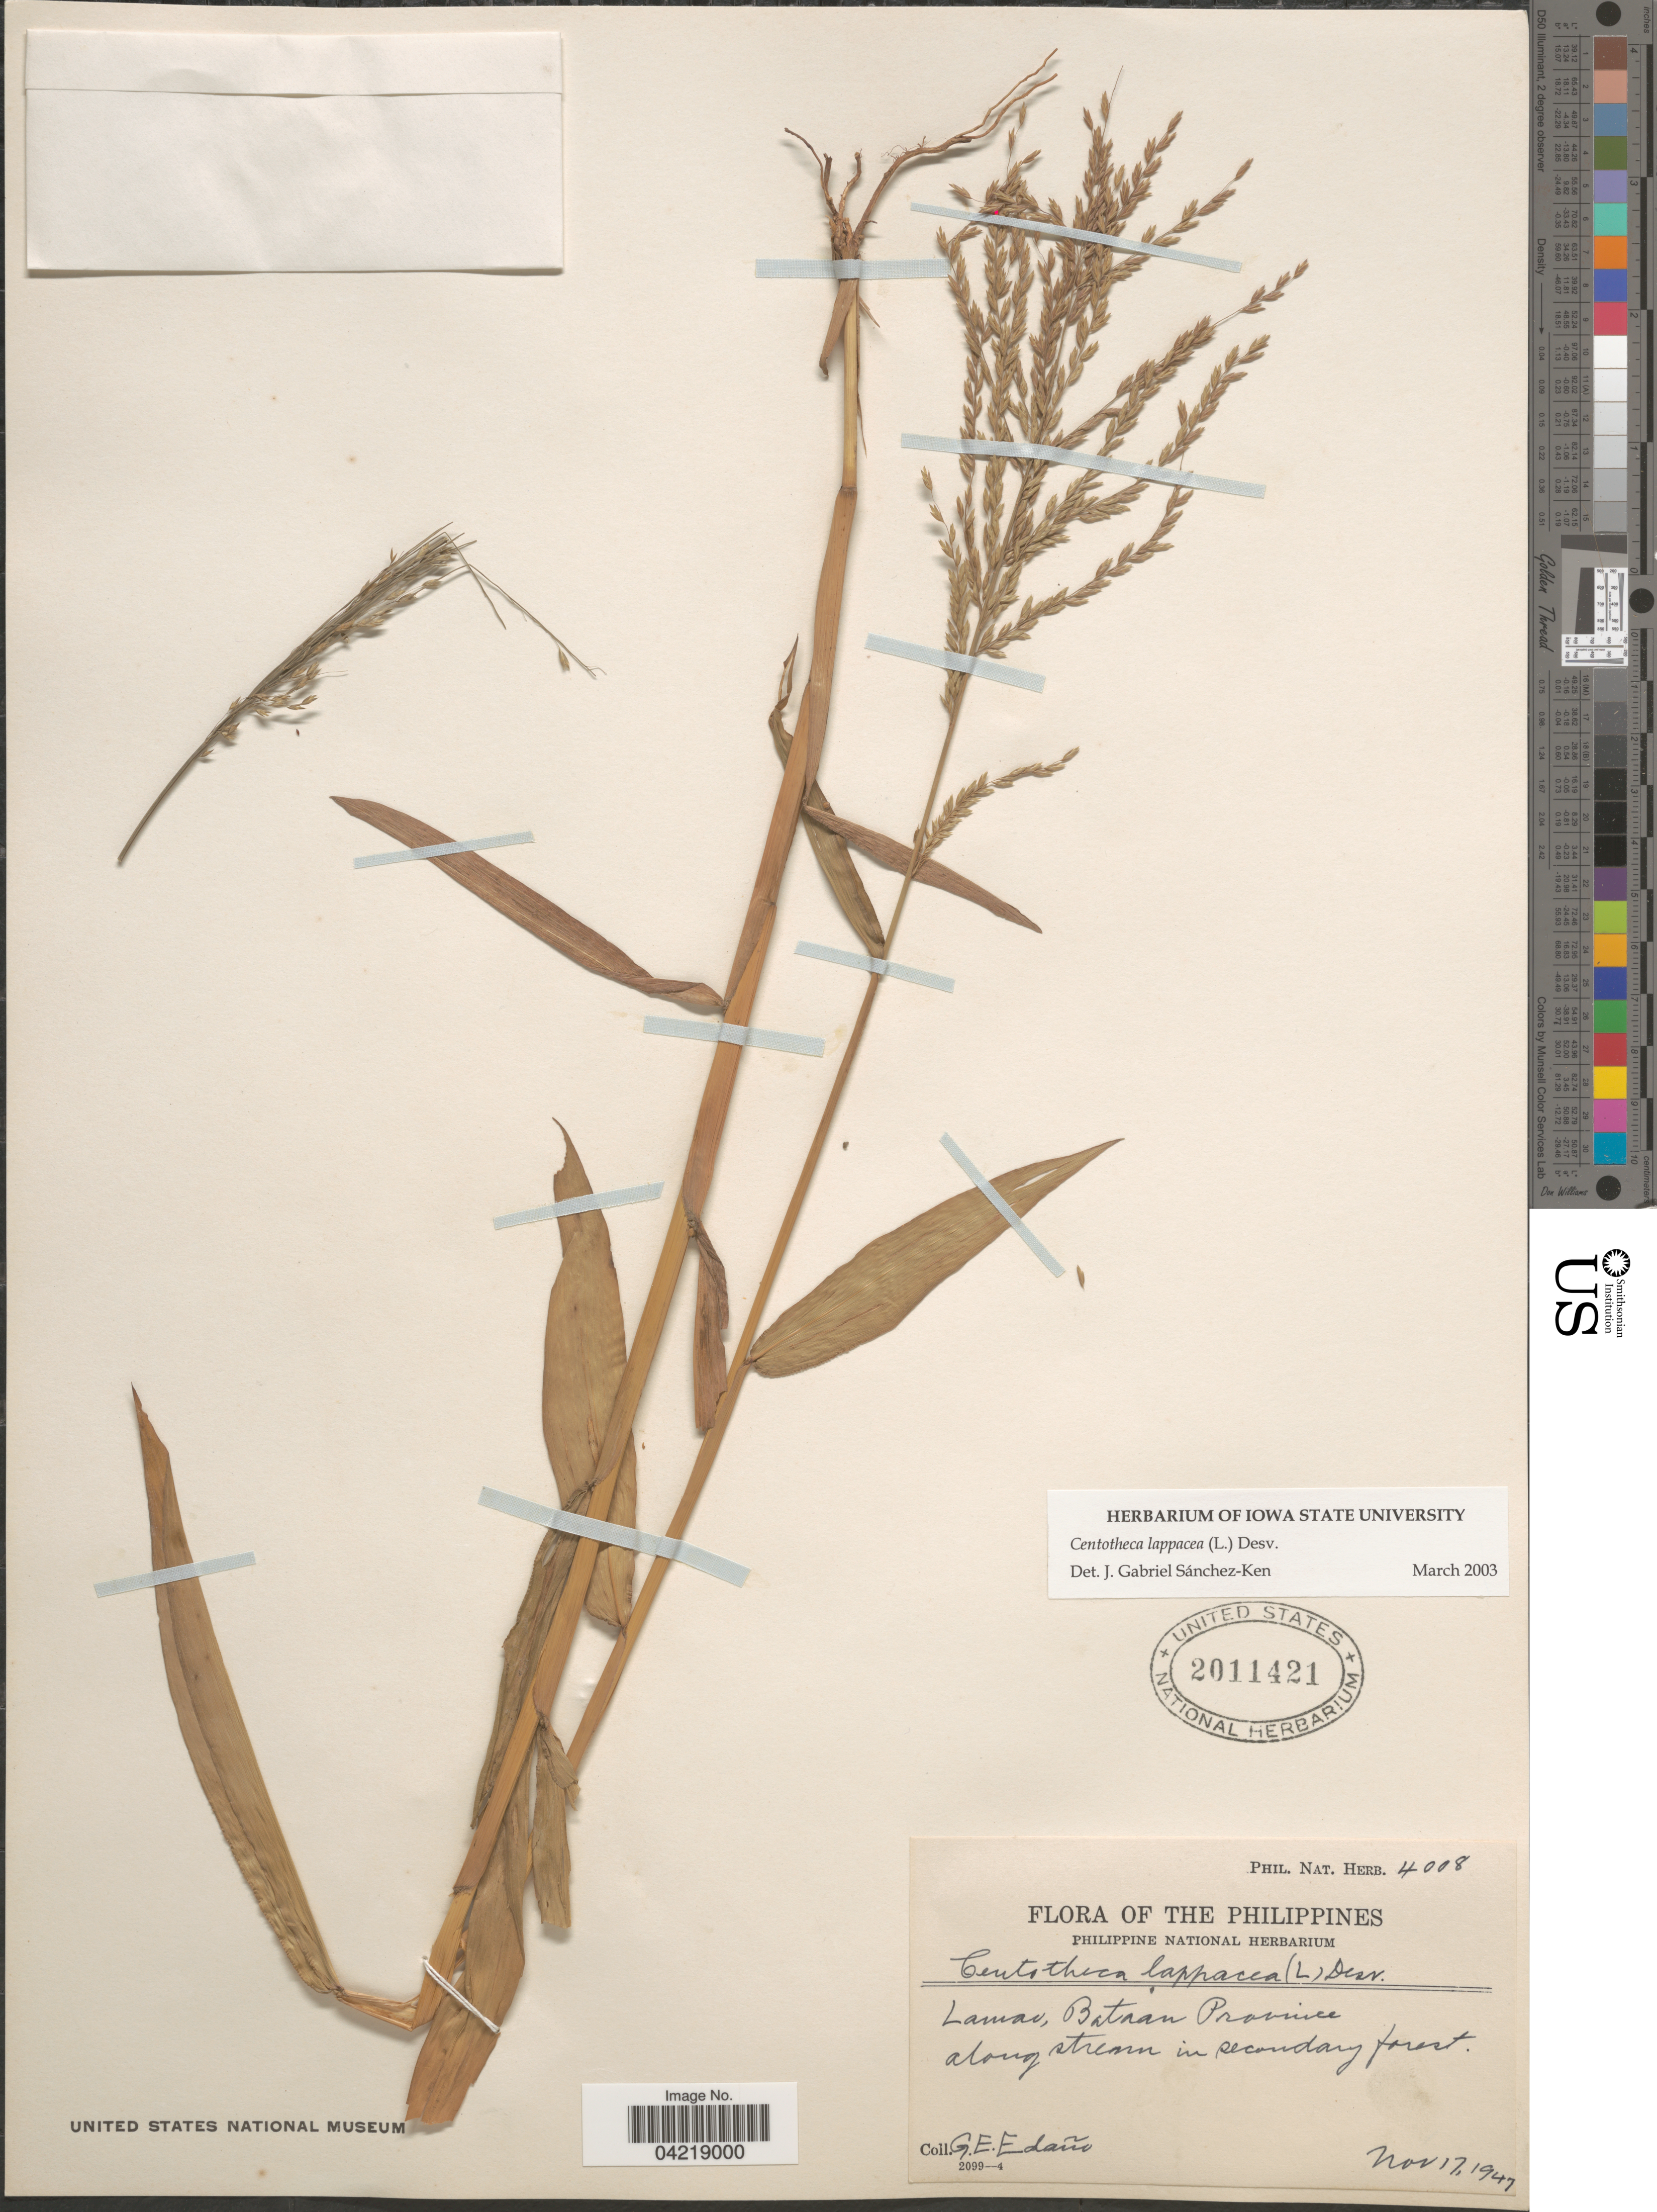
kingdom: Plantae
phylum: Tracheophyta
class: Liliopsida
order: Poales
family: Poaceae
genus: Centotheca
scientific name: Centotheca lappacea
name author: (L.) Desv.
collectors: G. E. Edaño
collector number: Phil. Nat. Herb. 4008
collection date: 1947-11-17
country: Philippines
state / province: Cagayan Valley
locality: Lamao, Bataan Province. Along stream in secondary forest.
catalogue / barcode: US 2011421